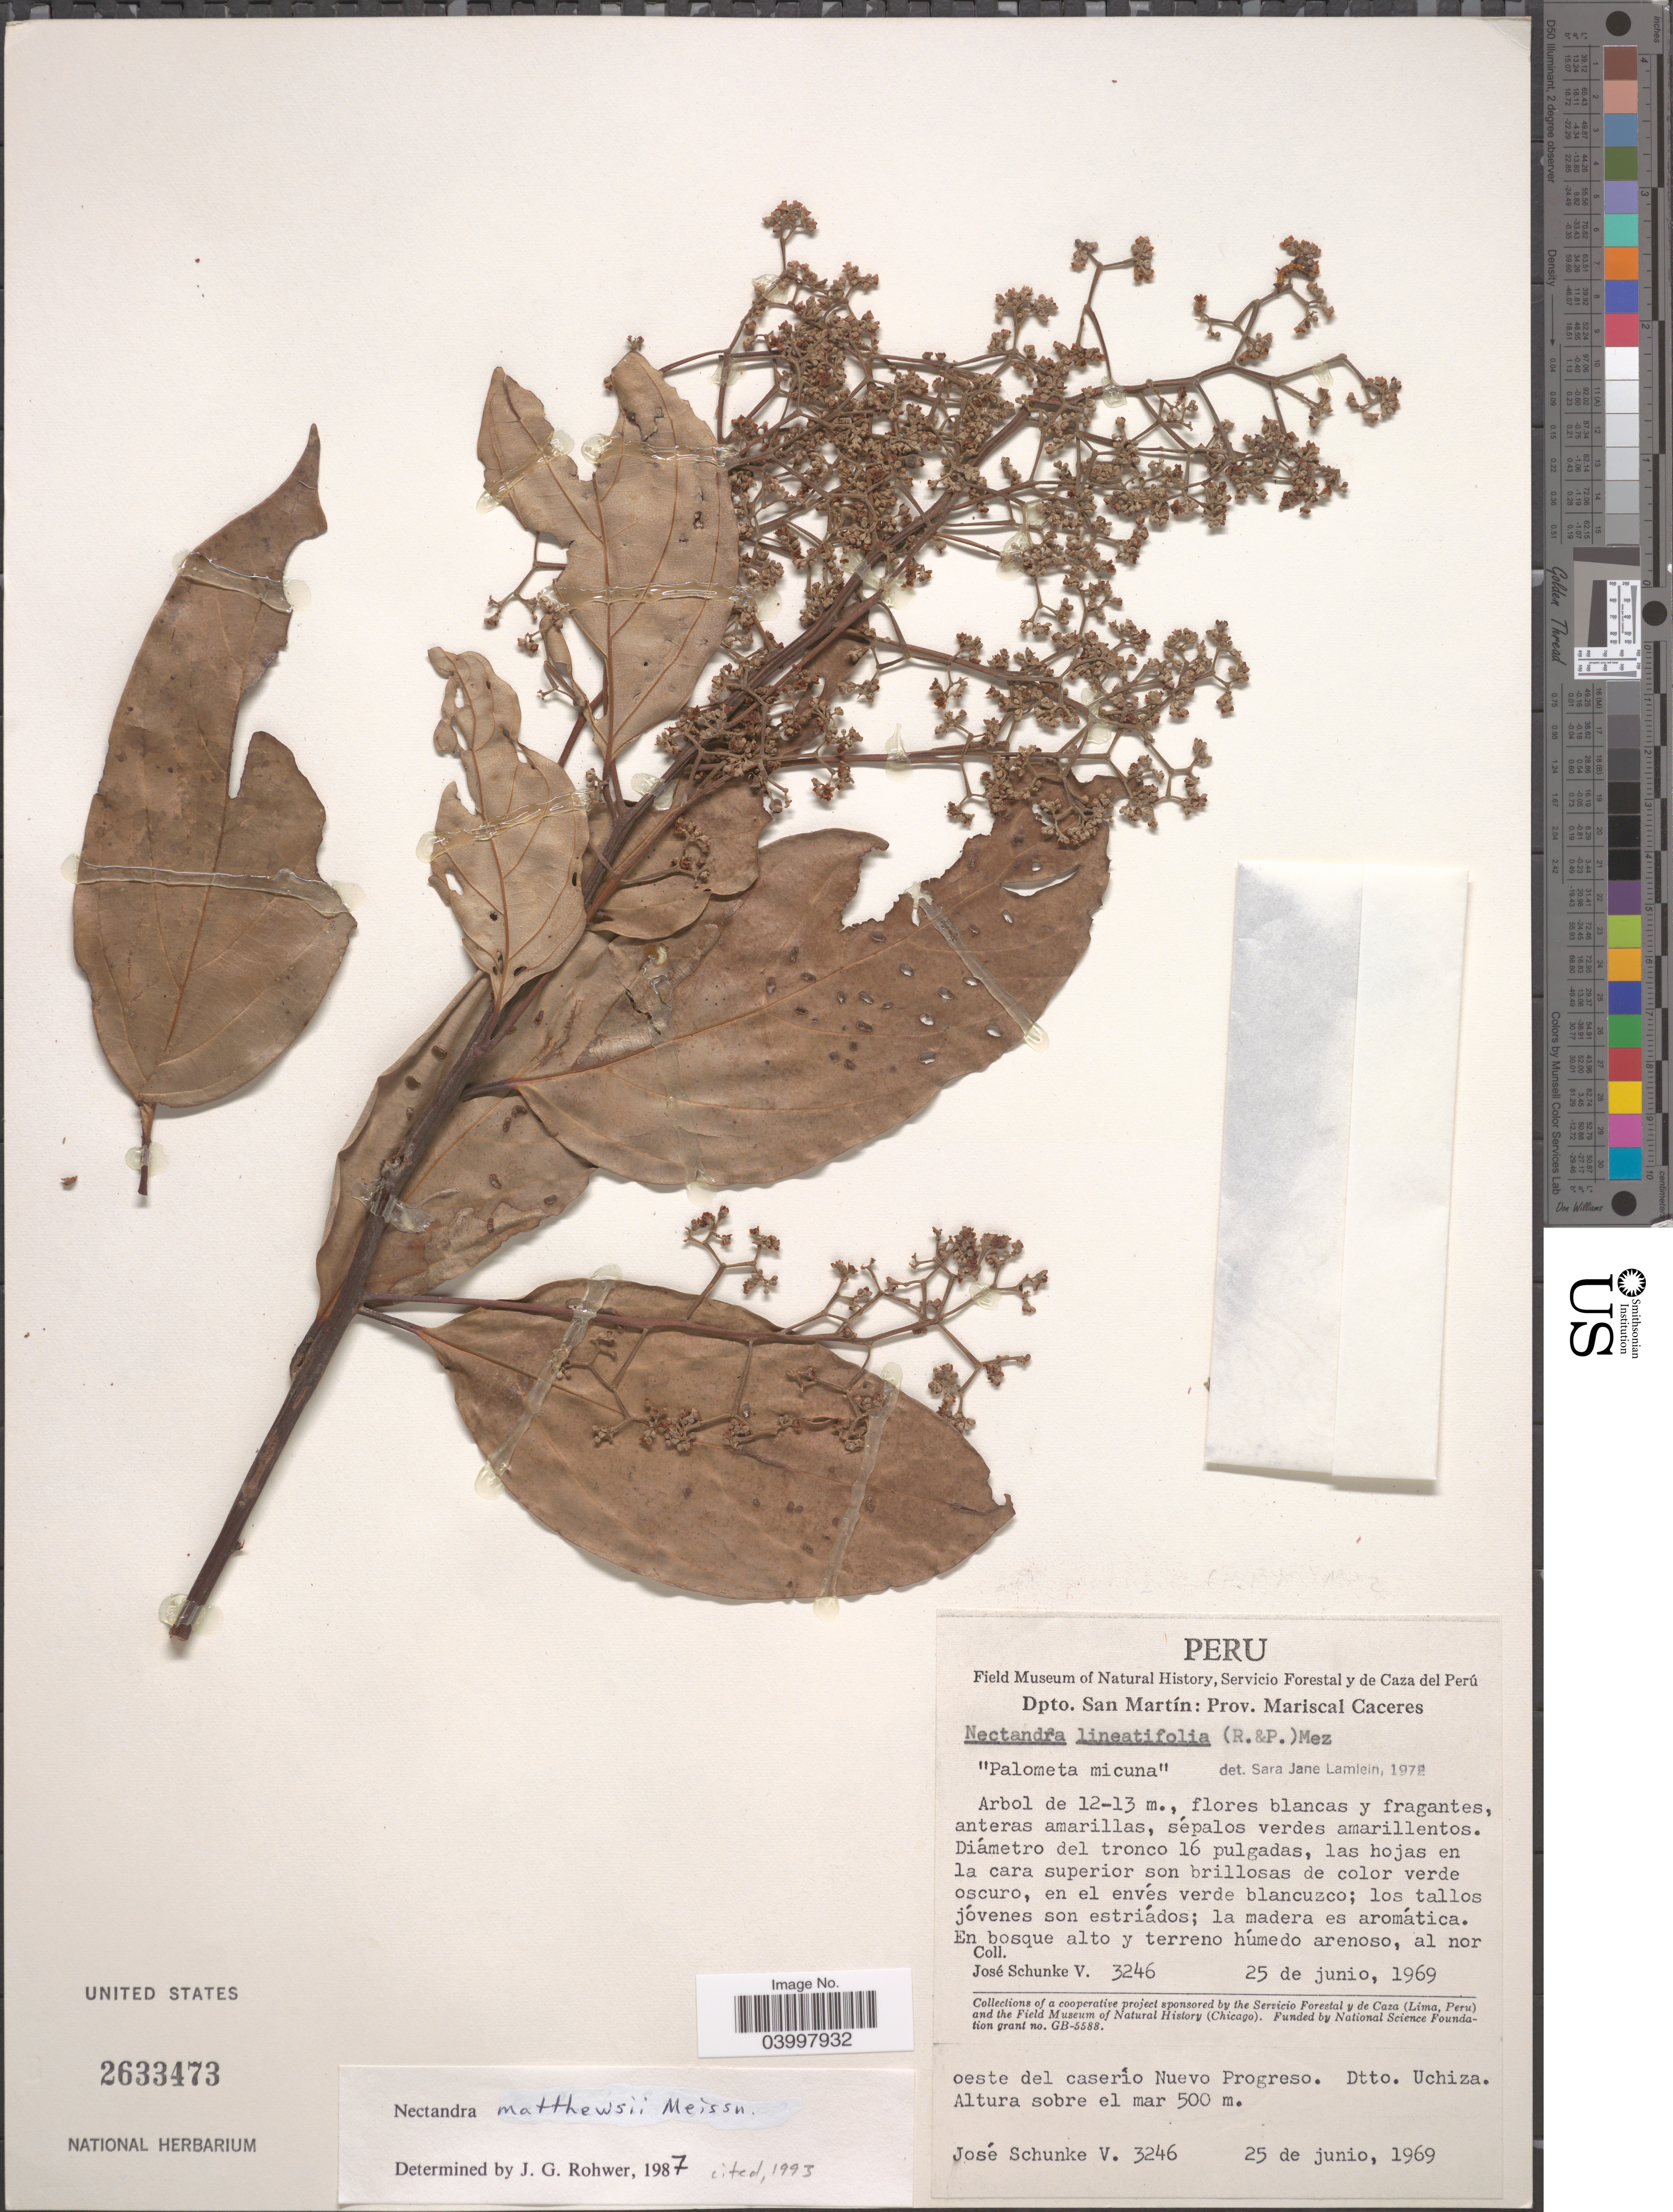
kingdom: Plantae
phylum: Tracheophyta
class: Magnoliopsida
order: Laurales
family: Lauraceae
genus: Nectandra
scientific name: Nectandra matthewsii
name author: Meisn.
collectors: J. Schunke Vigo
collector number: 3246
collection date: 1969-06-25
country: Peru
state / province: San Martín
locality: Dpto. San Martín: Prov. Mariscal Caceres. En bosque alto y terreno húmedo arenoso, al noroeste del caserío Nuevo Progreso. Dtto. Uchiza.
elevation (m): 500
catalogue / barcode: US 2633473